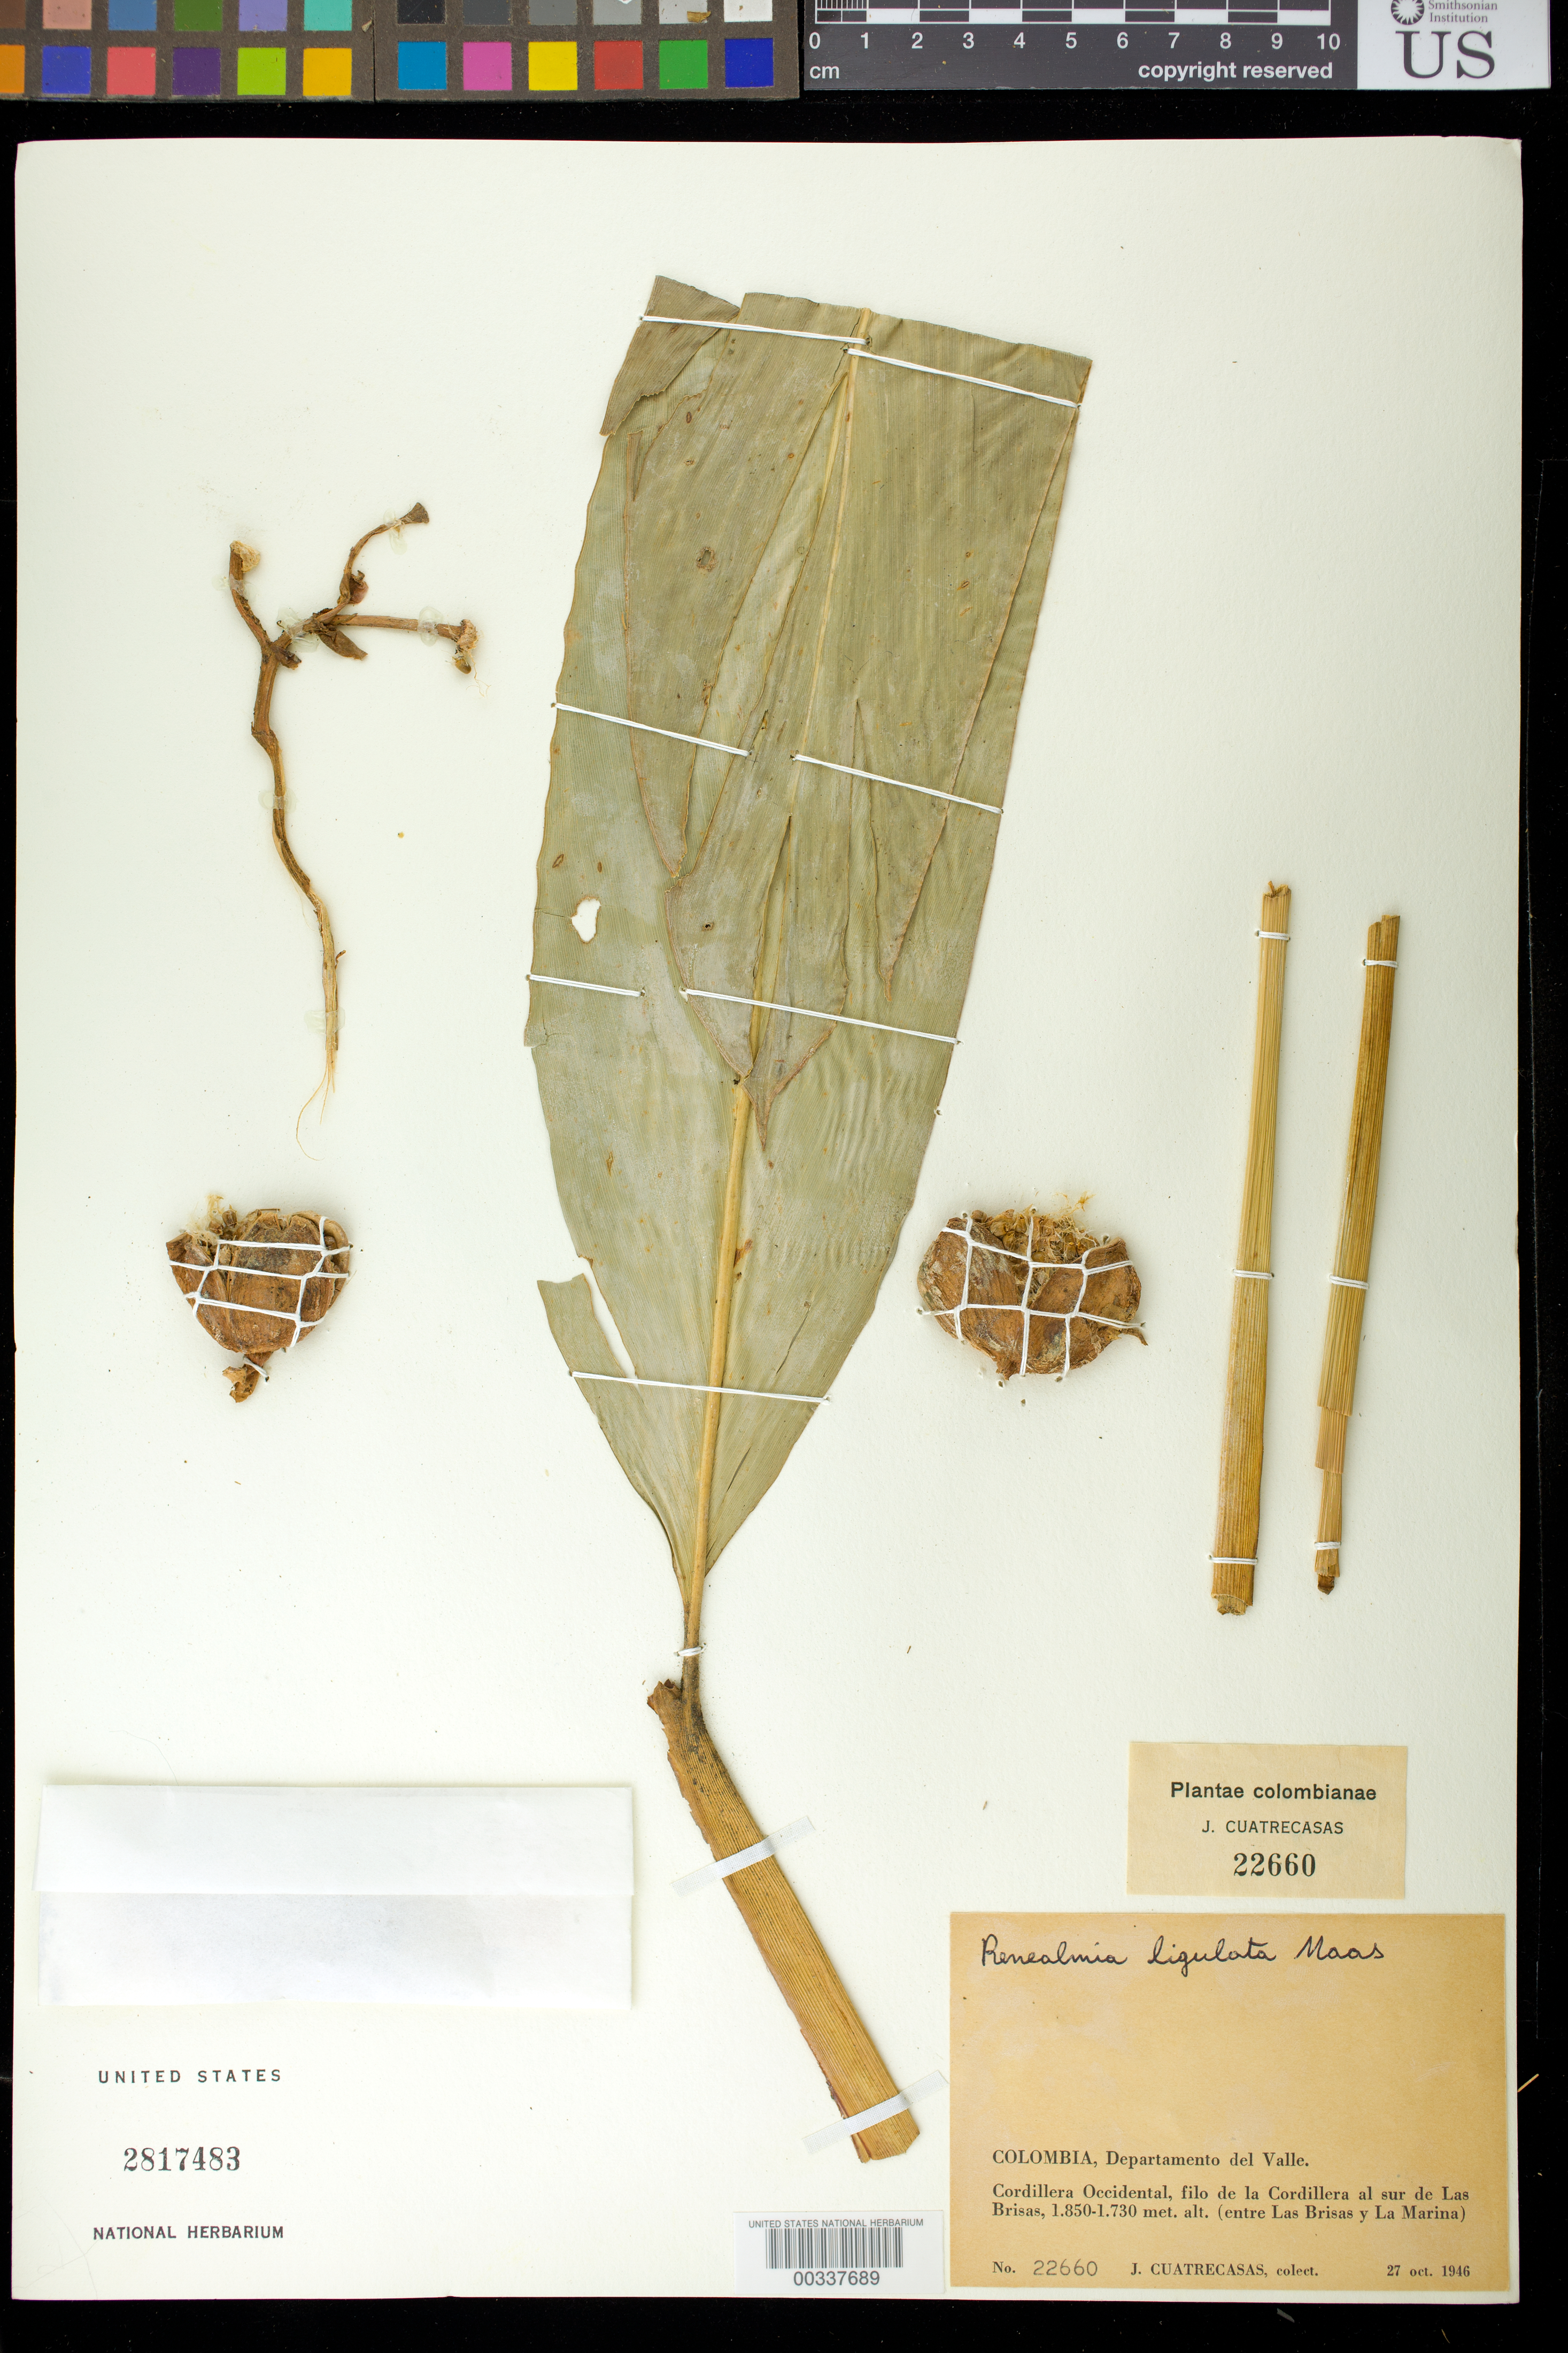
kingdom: Plantae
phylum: Tracheophyta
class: Liliopsida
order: Zingiberales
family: Zingiberaceae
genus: Renealmia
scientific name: Renealmia ligulata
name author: Maas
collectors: J. Cuatrecasas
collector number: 22660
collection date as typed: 27 Oct 1946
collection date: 1946-10-27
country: Colombia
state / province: Valle del Cauca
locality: Cordillera Occidental, Filo de la Cordillera at sur de las Brisas (entre las Brisas y la marina)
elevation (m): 1730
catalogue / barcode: US 2817483